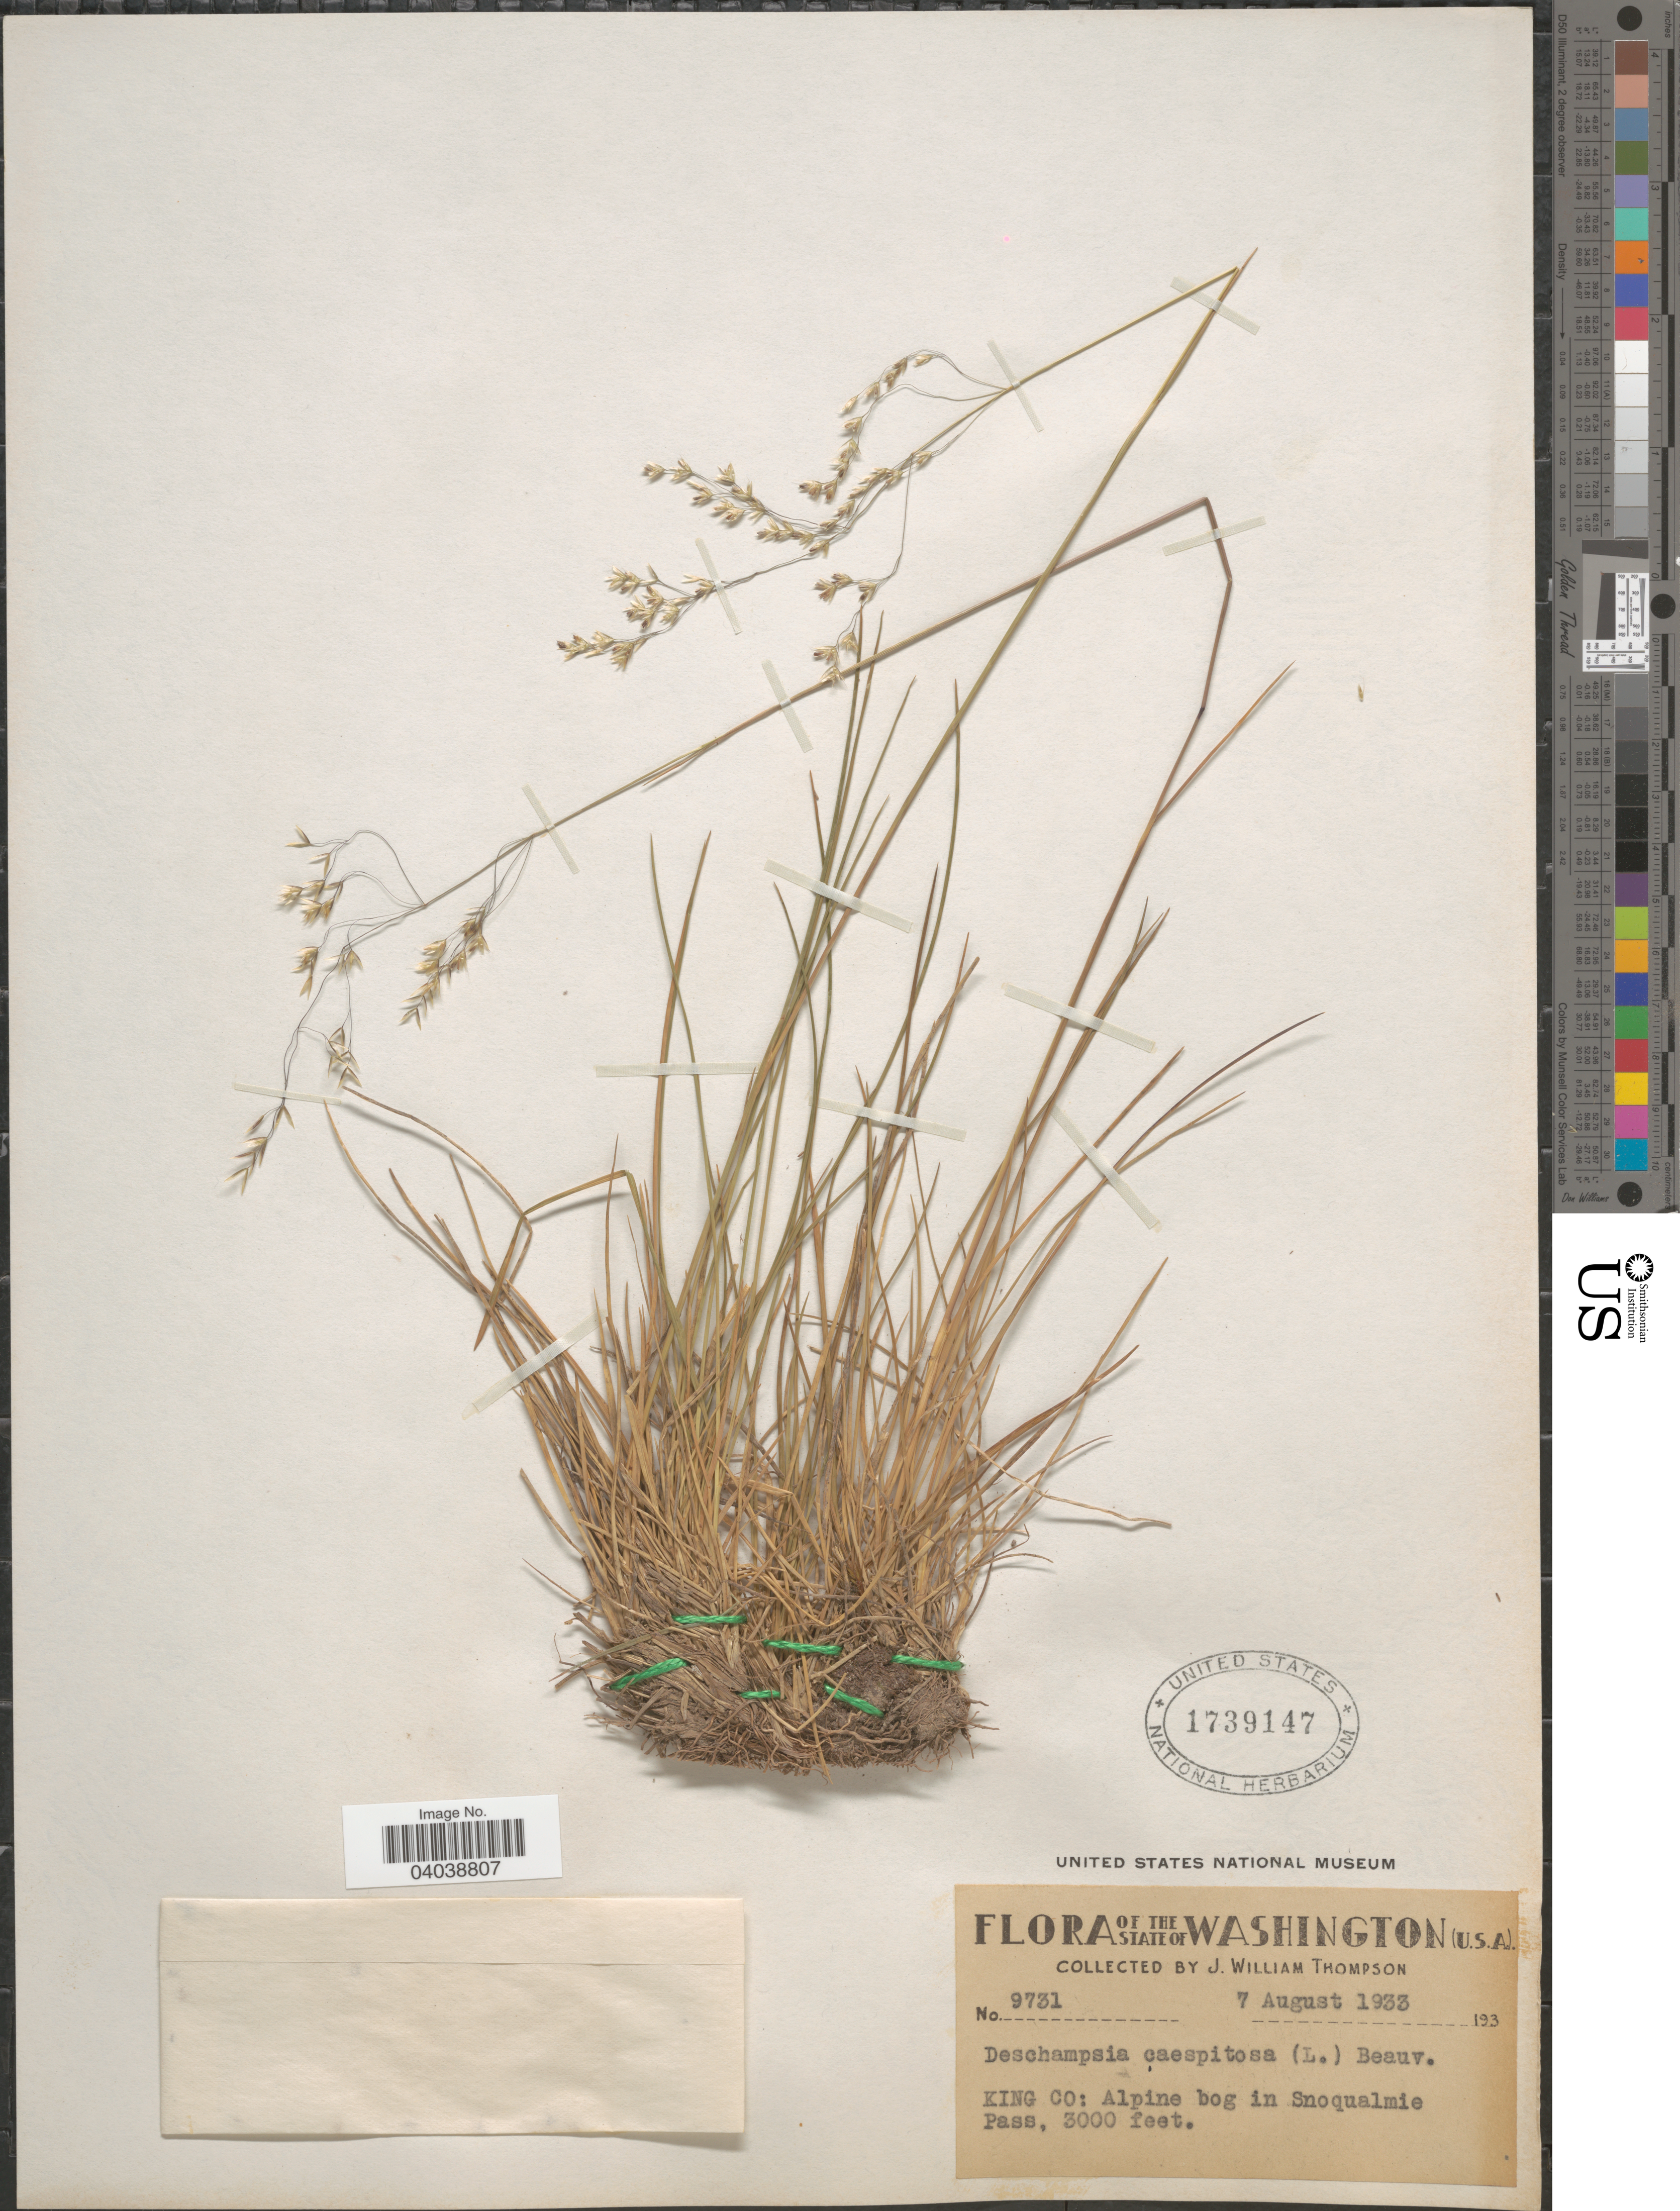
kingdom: Plantae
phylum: Tracheophyta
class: Liliopsida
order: Poales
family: Poaceae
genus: Deschampsia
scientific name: Deschampsia cespitosa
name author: (L.) P. Beauv.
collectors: J. W. Thompson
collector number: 9731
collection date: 1933-08-07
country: United States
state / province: Washington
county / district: King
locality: King Co: Alpine bog in Snoqualmie Pass.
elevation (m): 914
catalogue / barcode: US 1739147